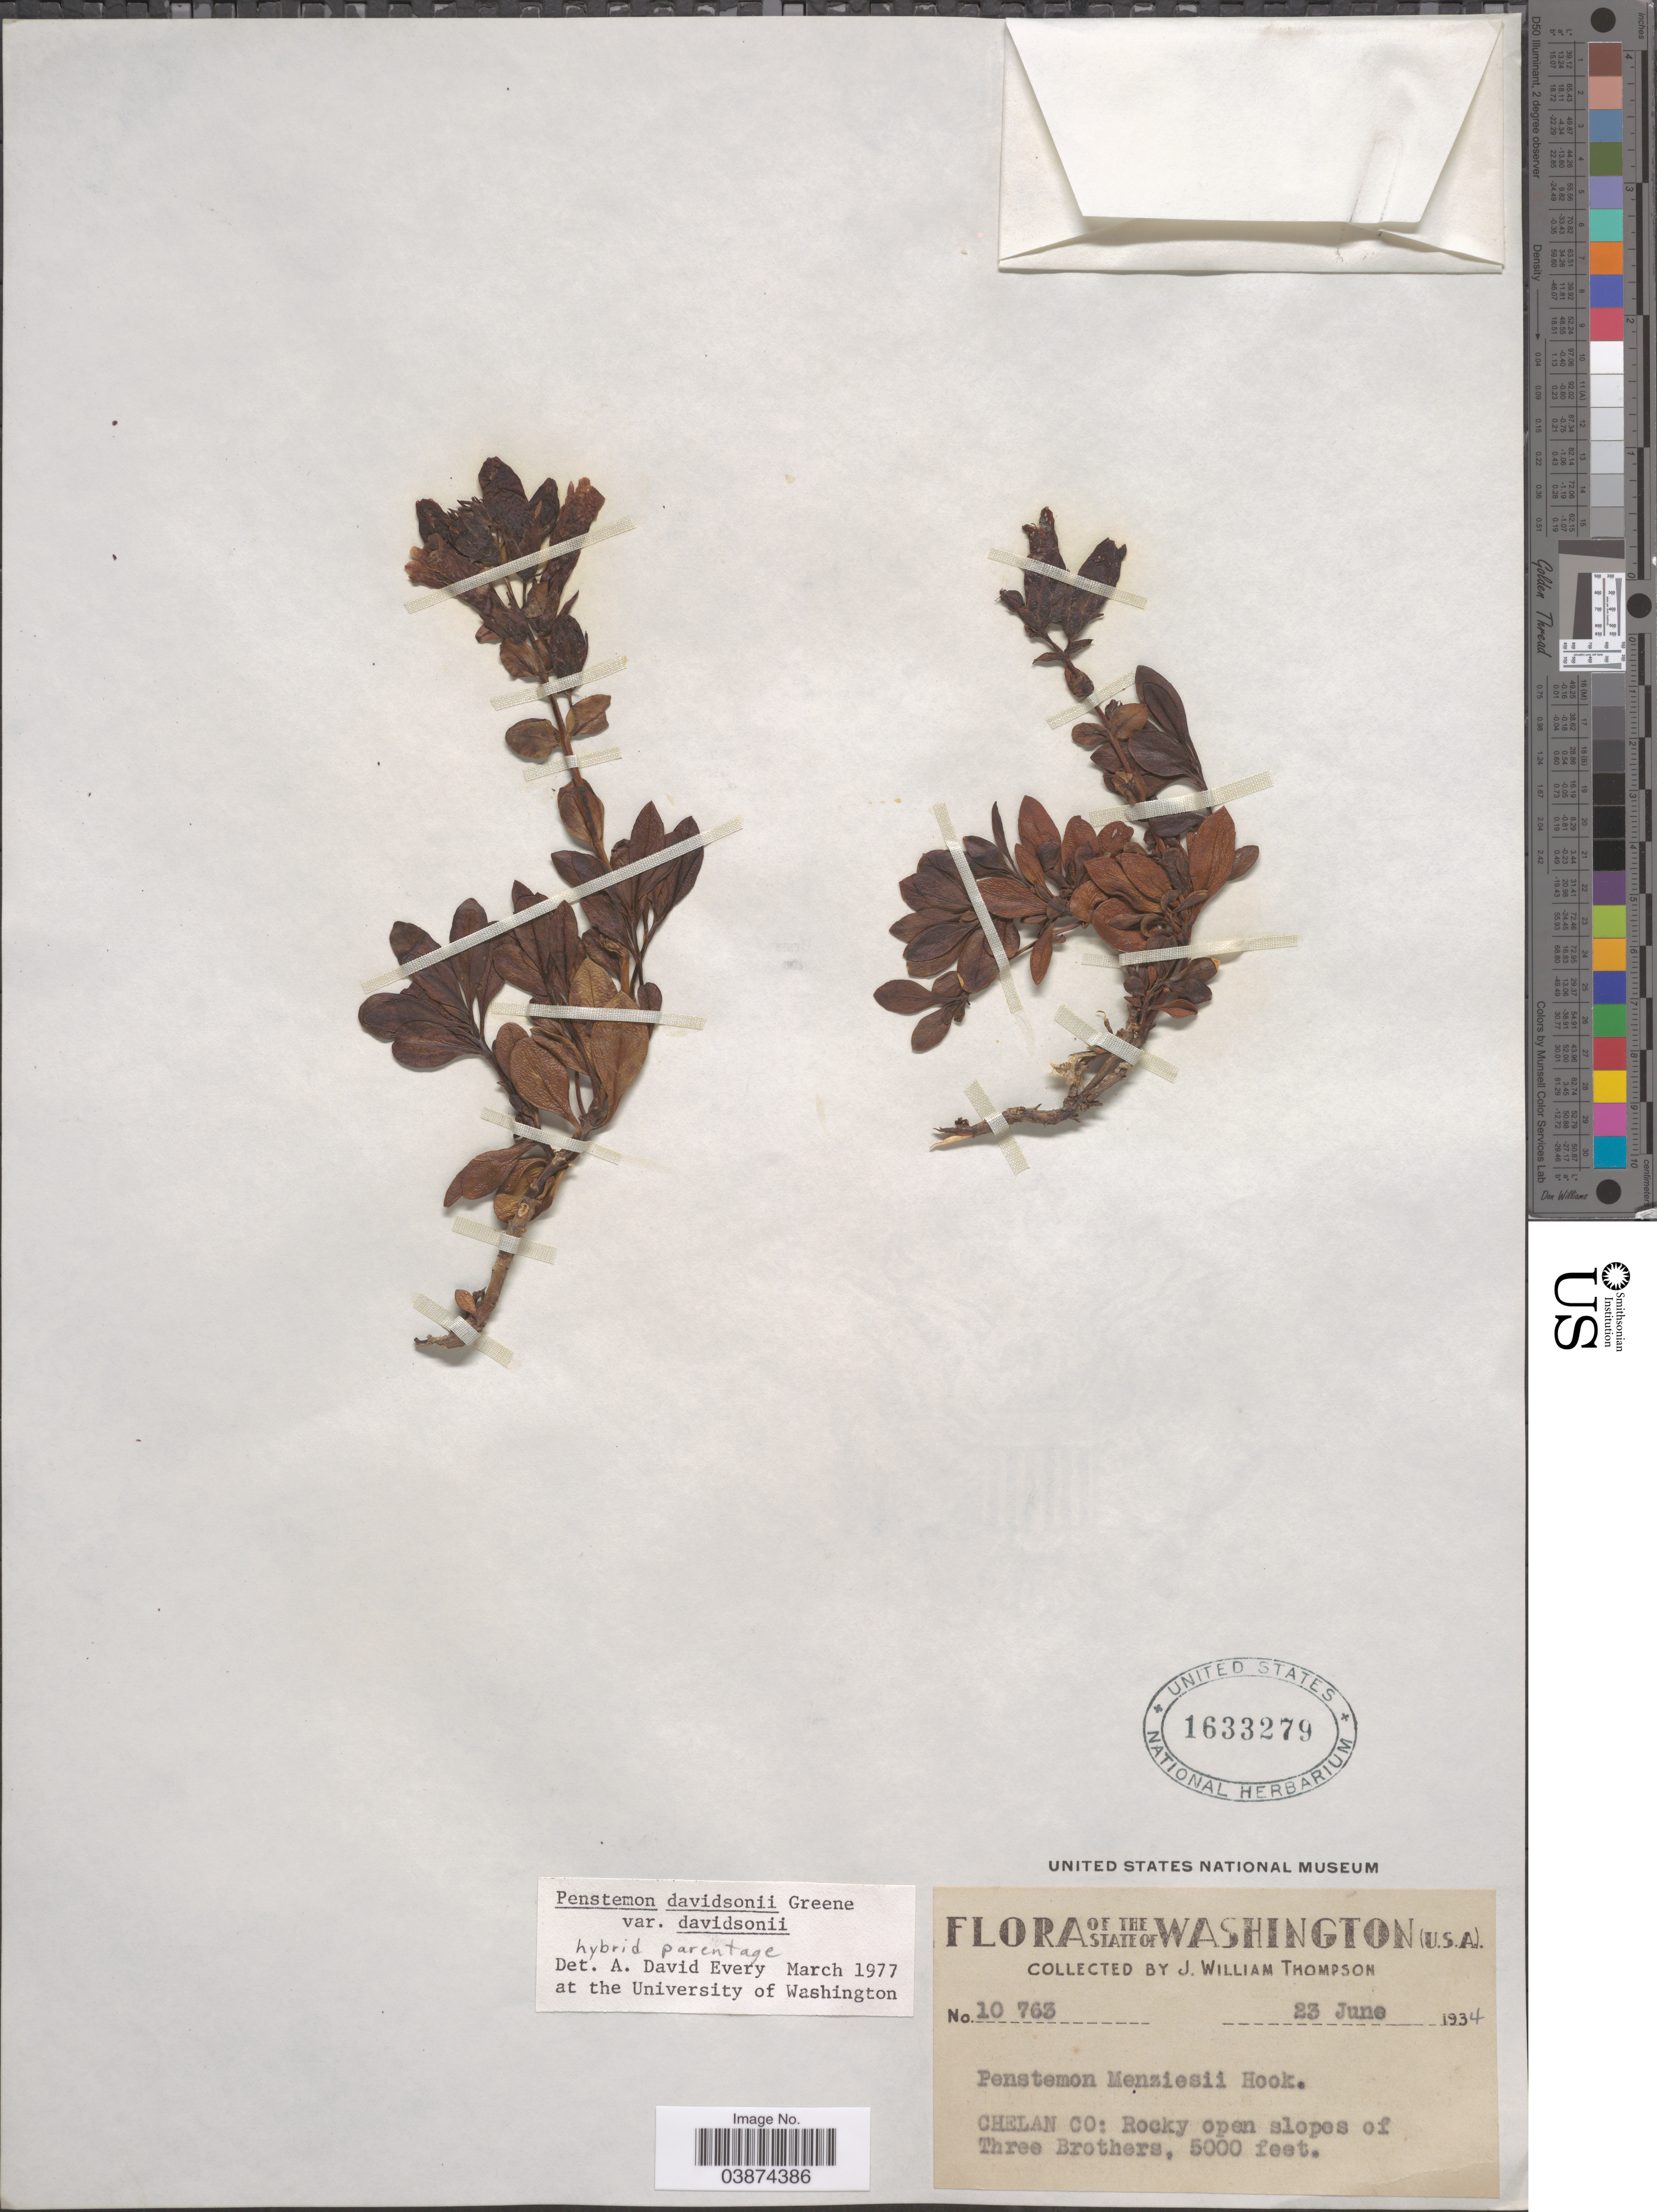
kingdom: Plantae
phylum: Tracheophyta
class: Magnoliopsida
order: Lamiales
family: Plantaginaceae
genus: Penstemon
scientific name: Penstemon davidsonii var. davidsonii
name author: Greene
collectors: J. W. Thompson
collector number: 10763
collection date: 1934-06-23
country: United States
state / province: Washington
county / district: Chelan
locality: Chelan Co: Rocky open slopes of Three Brothers.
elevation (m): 1524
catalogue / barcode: US 1633279